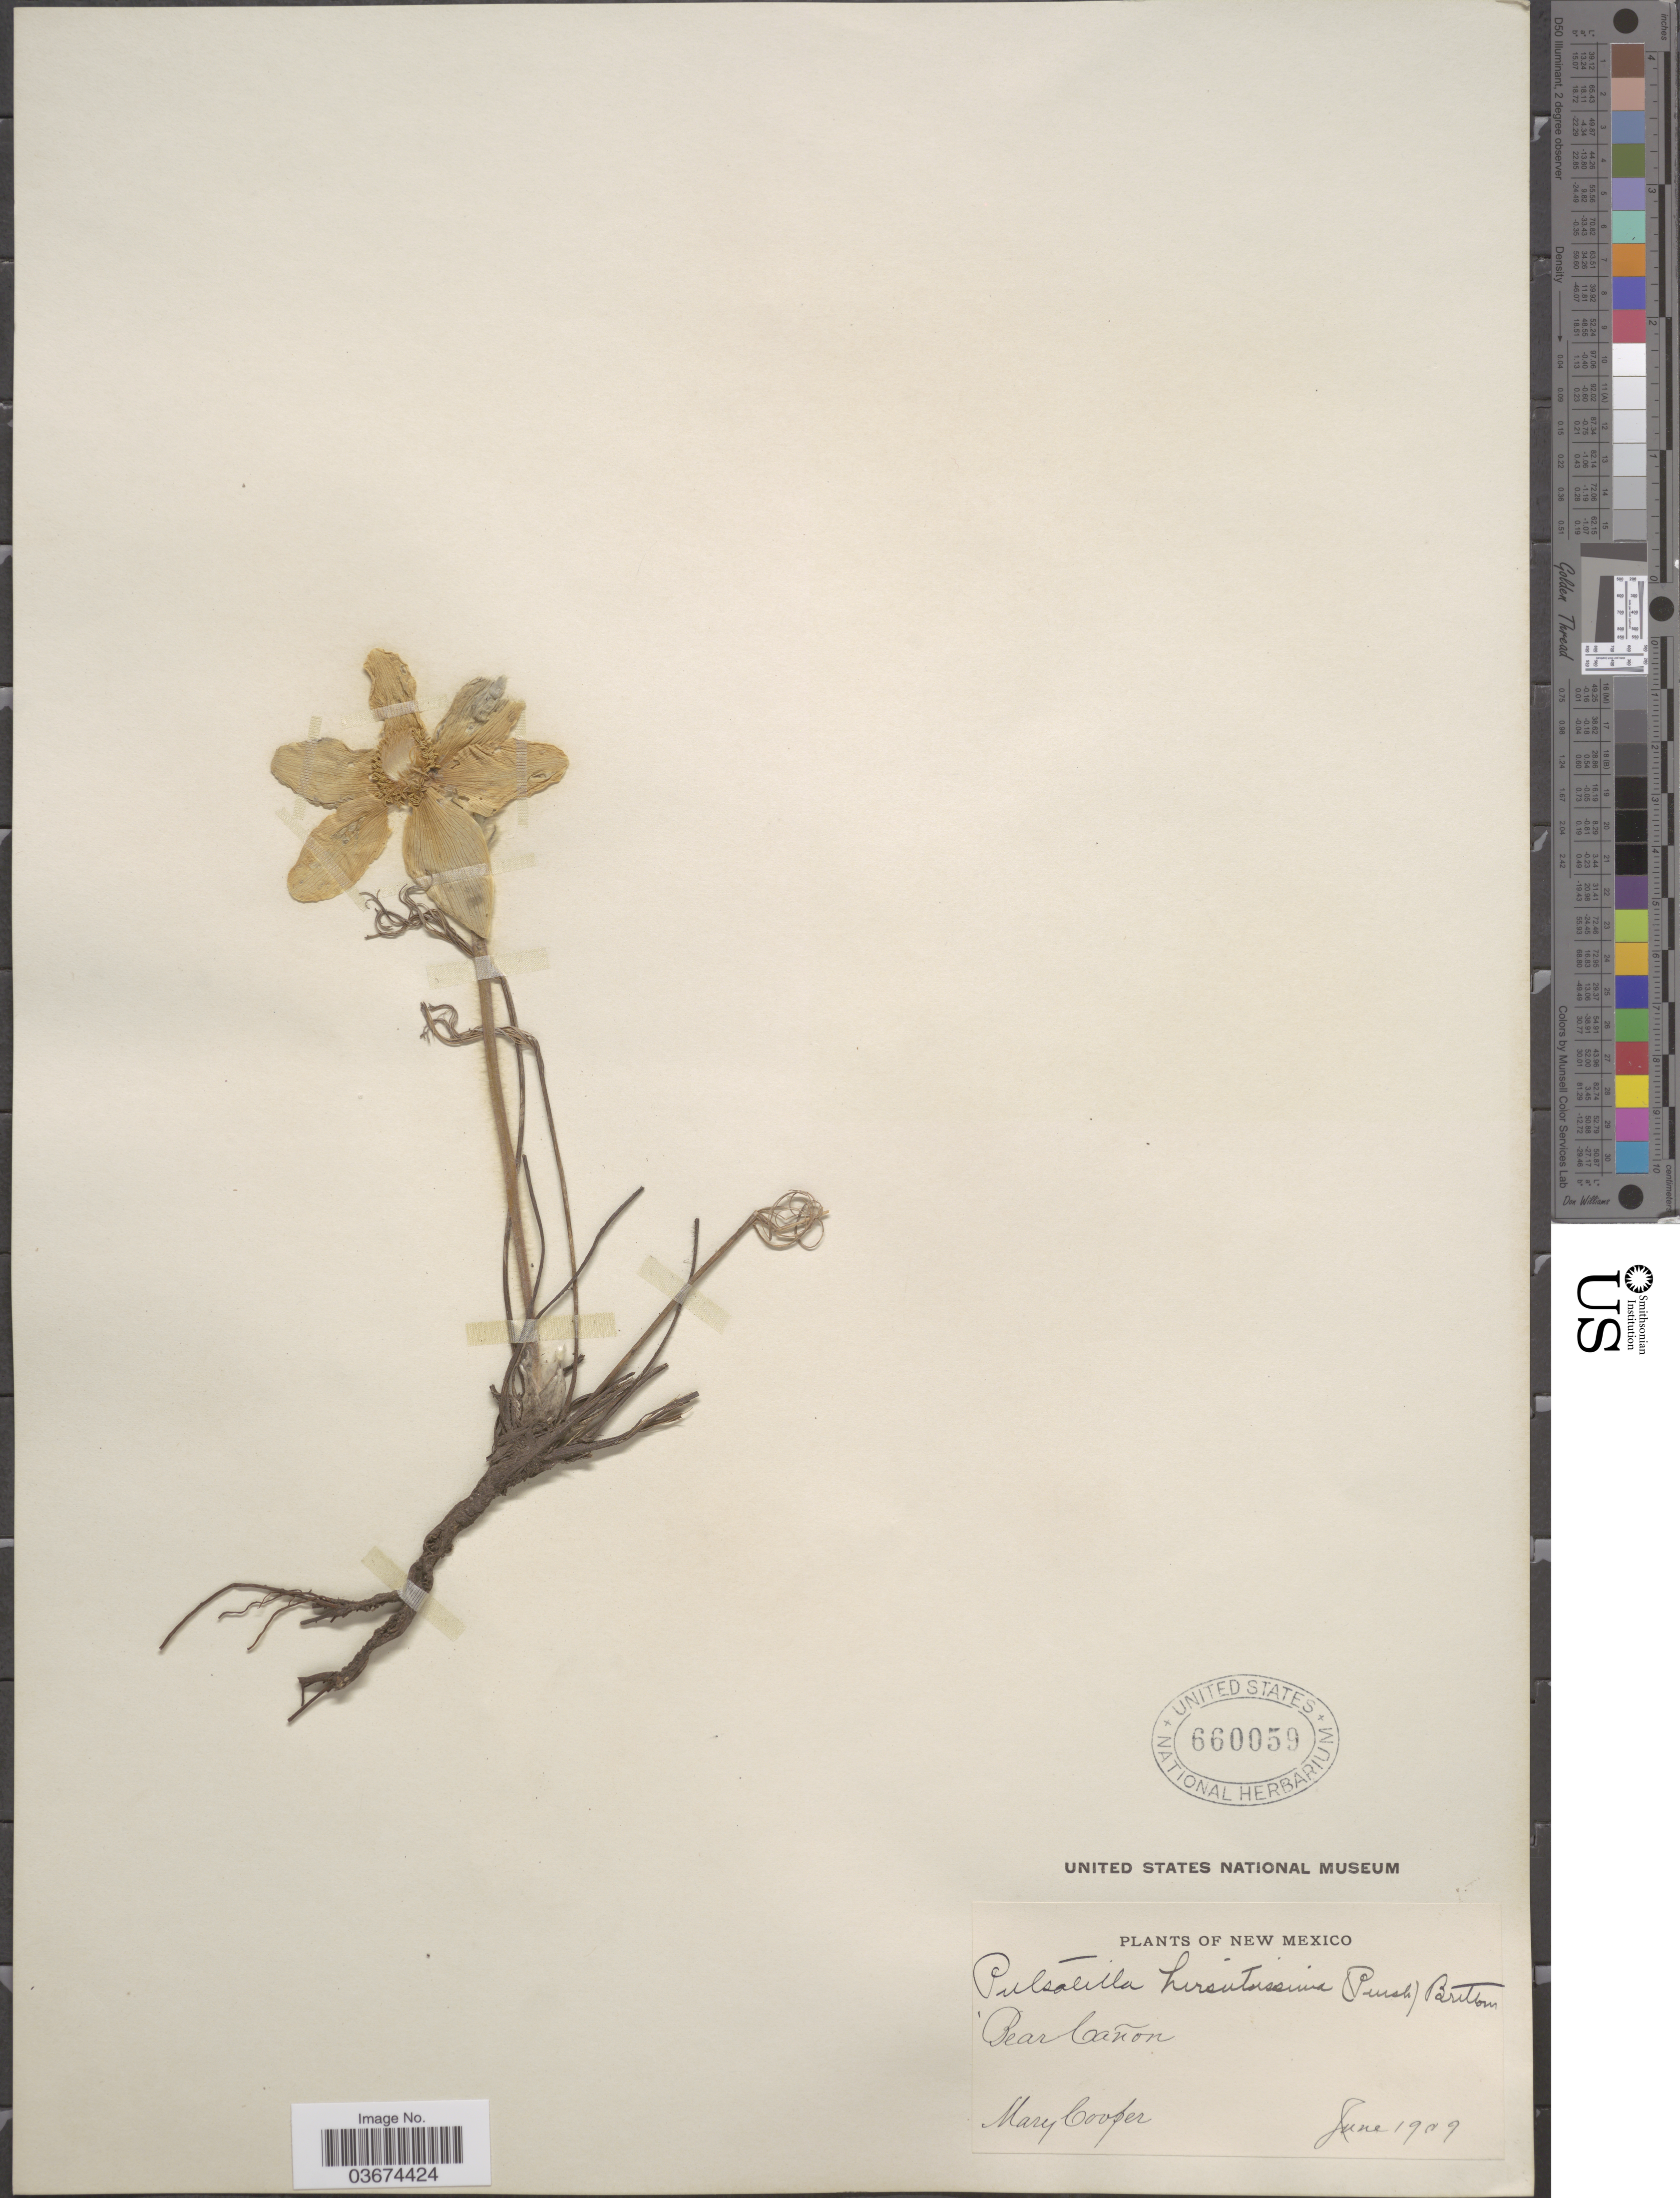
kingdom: Plantae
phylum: Tracheophyta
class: Magnoliopsida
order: Ranunculales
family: Ranunculaceae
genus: Pulsatilla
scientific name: Pulsatilla nuttalliana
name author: (DC.) Bercht. & J. Presl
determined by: Strong, Mark T., (BOT), Smithsonian Institution - National Museum of Natural History (UNITED STATES)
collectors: M. Cooper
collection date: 1909-06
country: United States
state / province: New Mexico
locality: Bear Cañon.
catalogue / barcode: US 660059